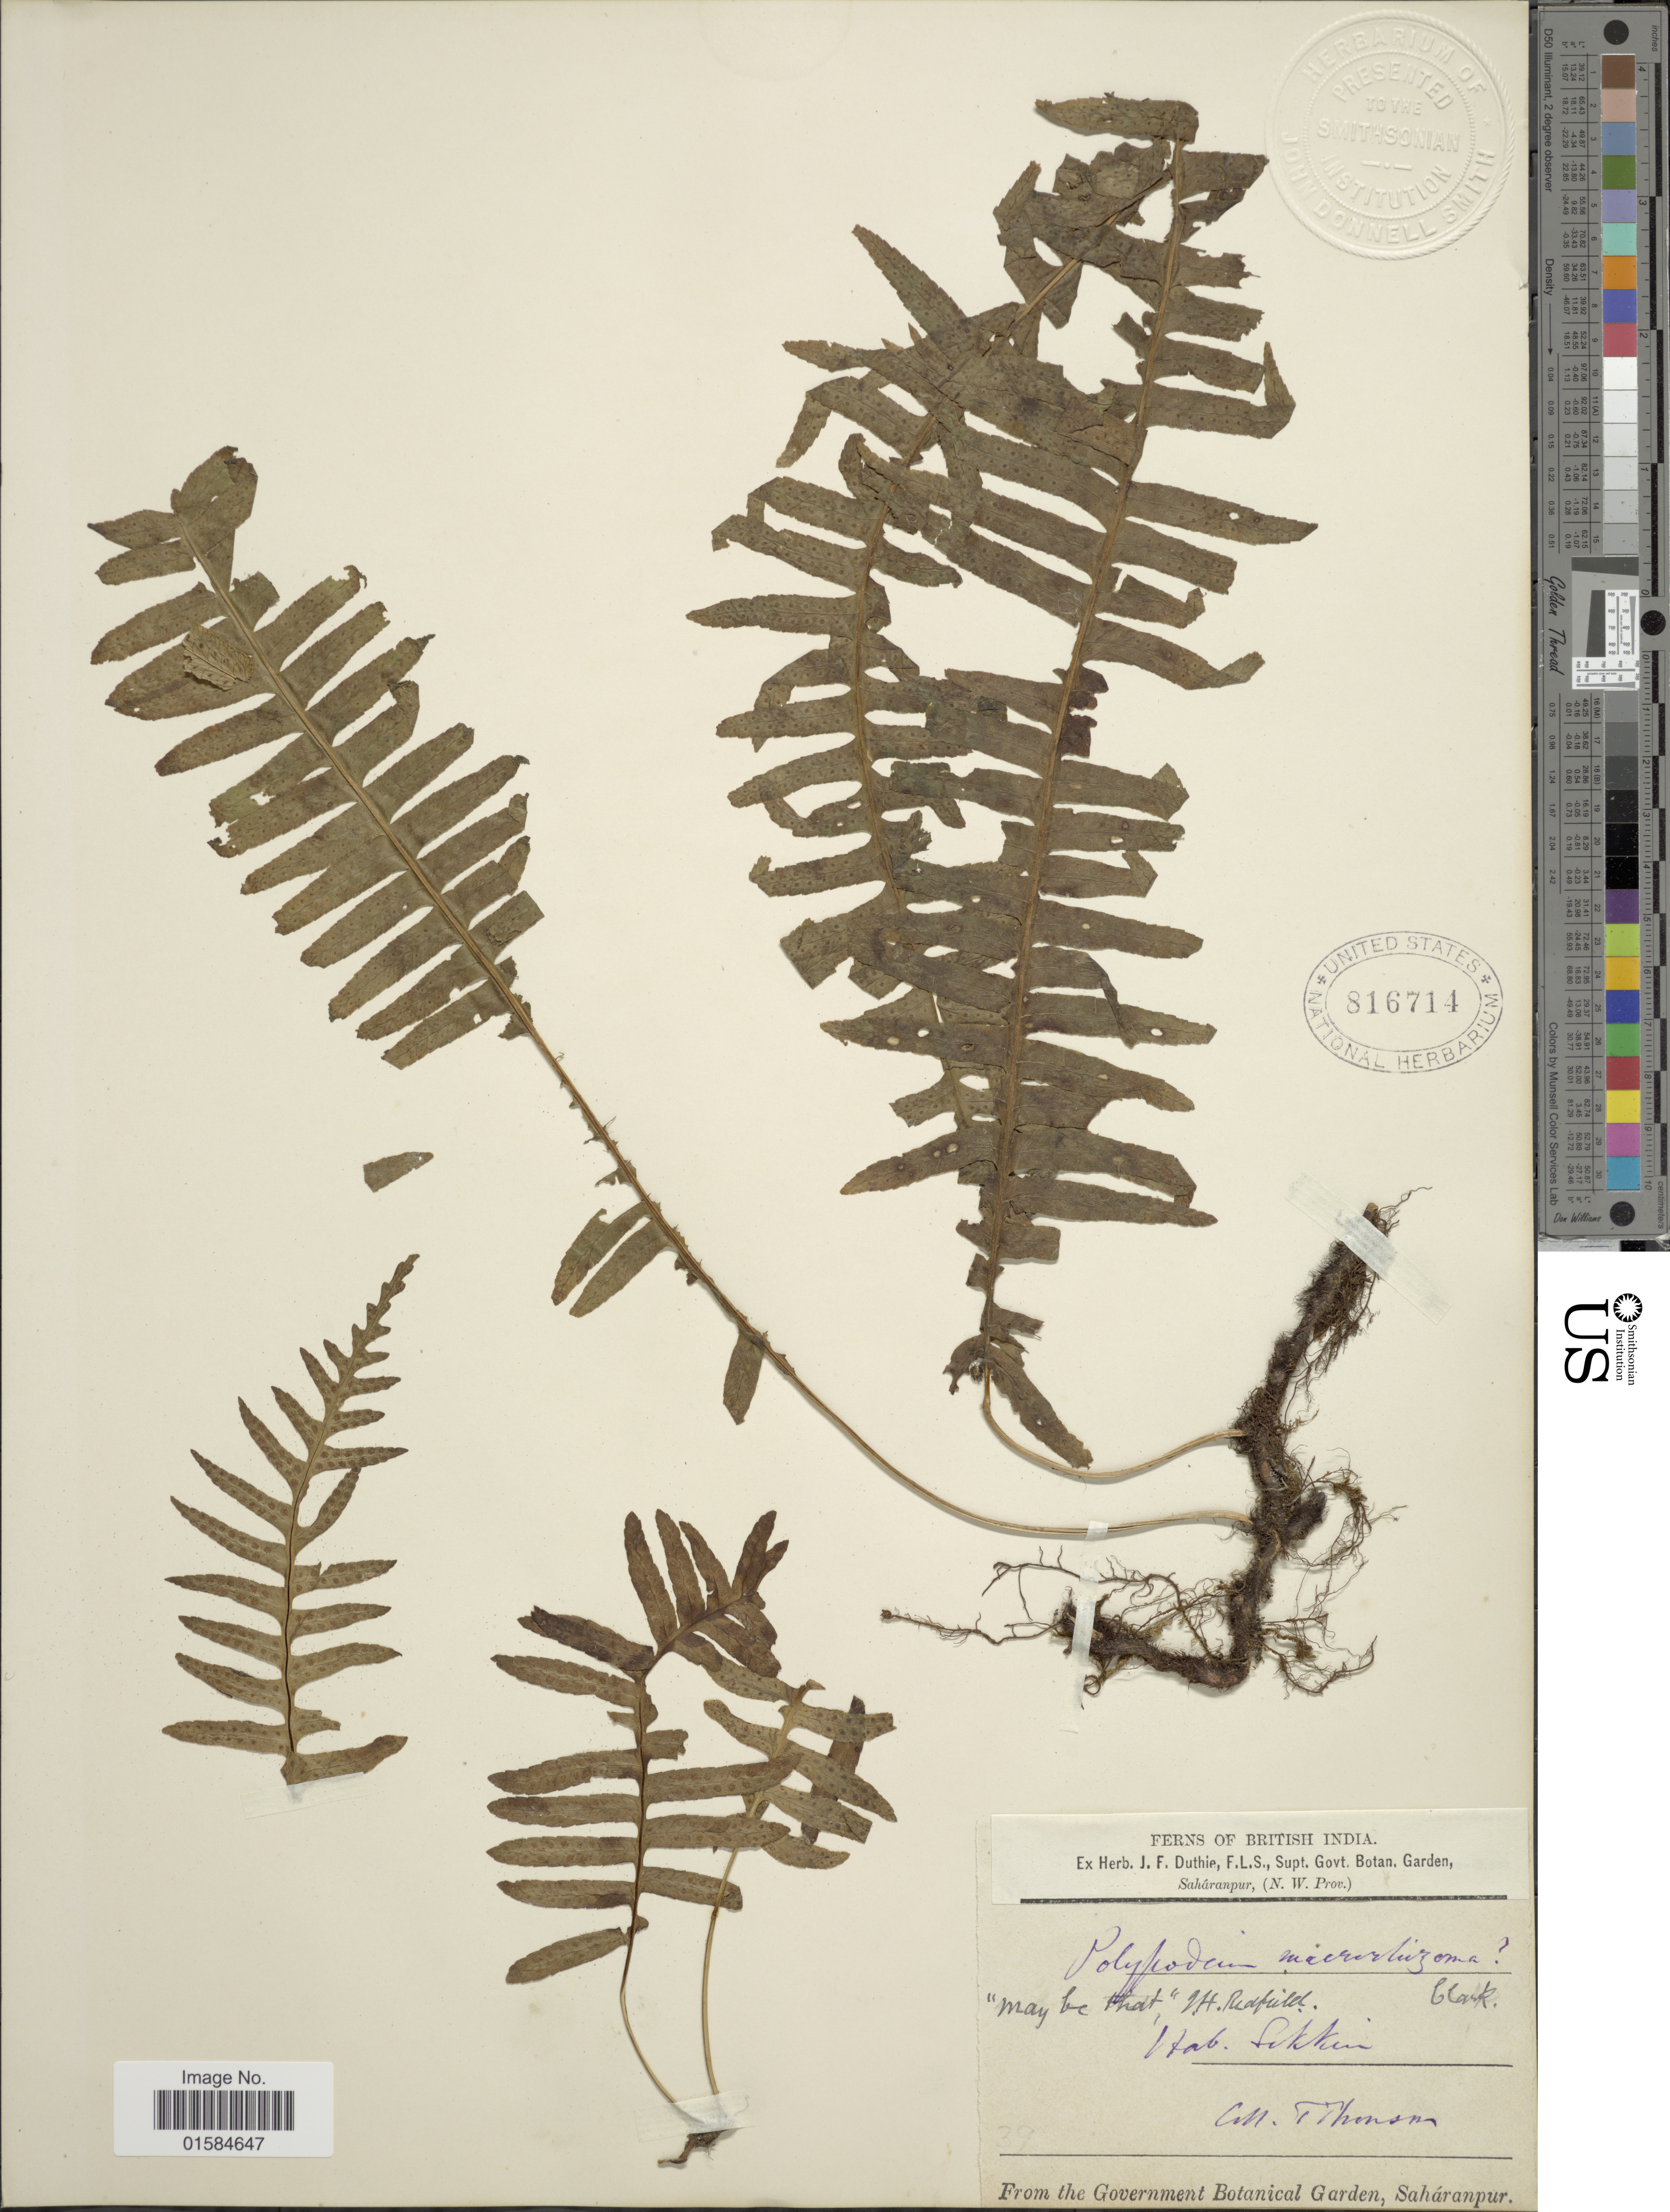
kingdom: Plantae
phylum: Tracheophyta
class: Polypodiopsida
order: Polypodiales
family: Polypodiaceae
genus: Goniophlebium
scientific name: Goniophlebium microrhizoma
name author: (C.B. Clarke) Bedd.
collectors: T. Thomson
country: India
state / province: Sikkim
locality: British India, Hab. Sikkim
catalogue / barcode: US 816714